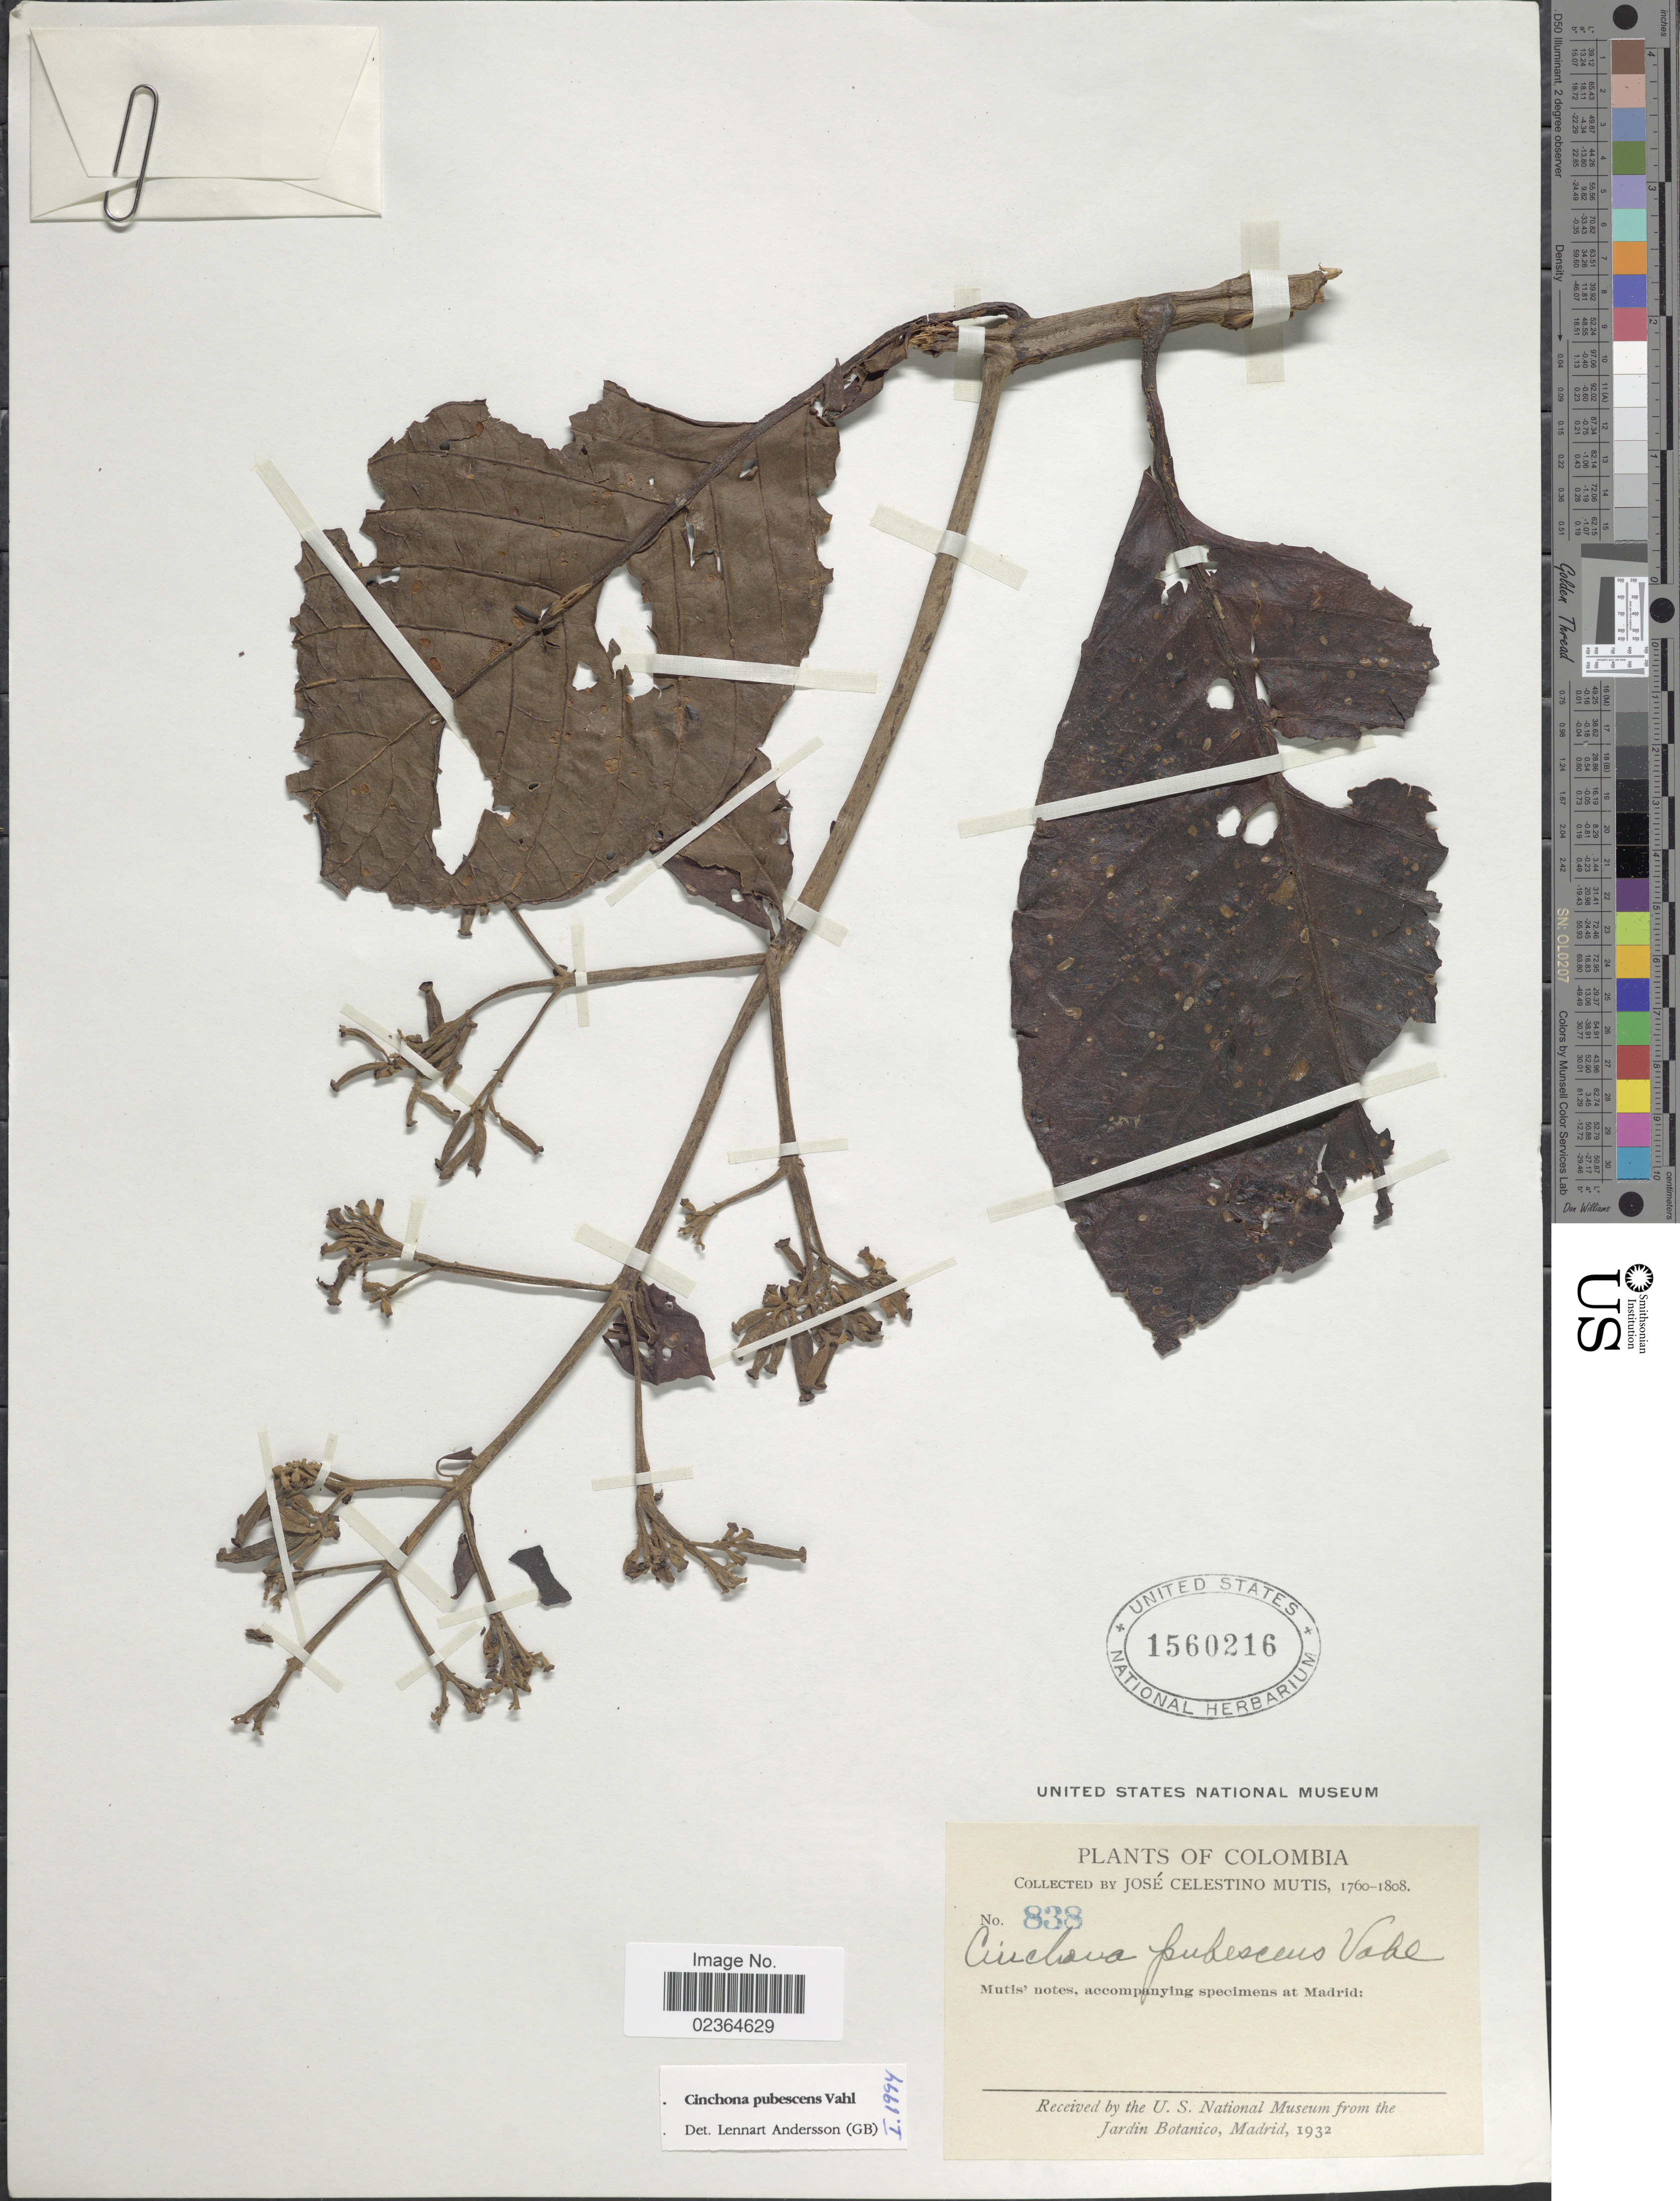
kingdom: Plantae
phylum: Tracheophyta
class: Magnoliopsida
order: Gentianales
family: Rubiaceae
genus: Cinchona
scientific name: Cinchona pubescens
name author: Vahl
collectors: J. C. B. Mutis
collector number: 838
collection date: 1760/1808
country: Colombia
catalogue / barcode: US 1560216